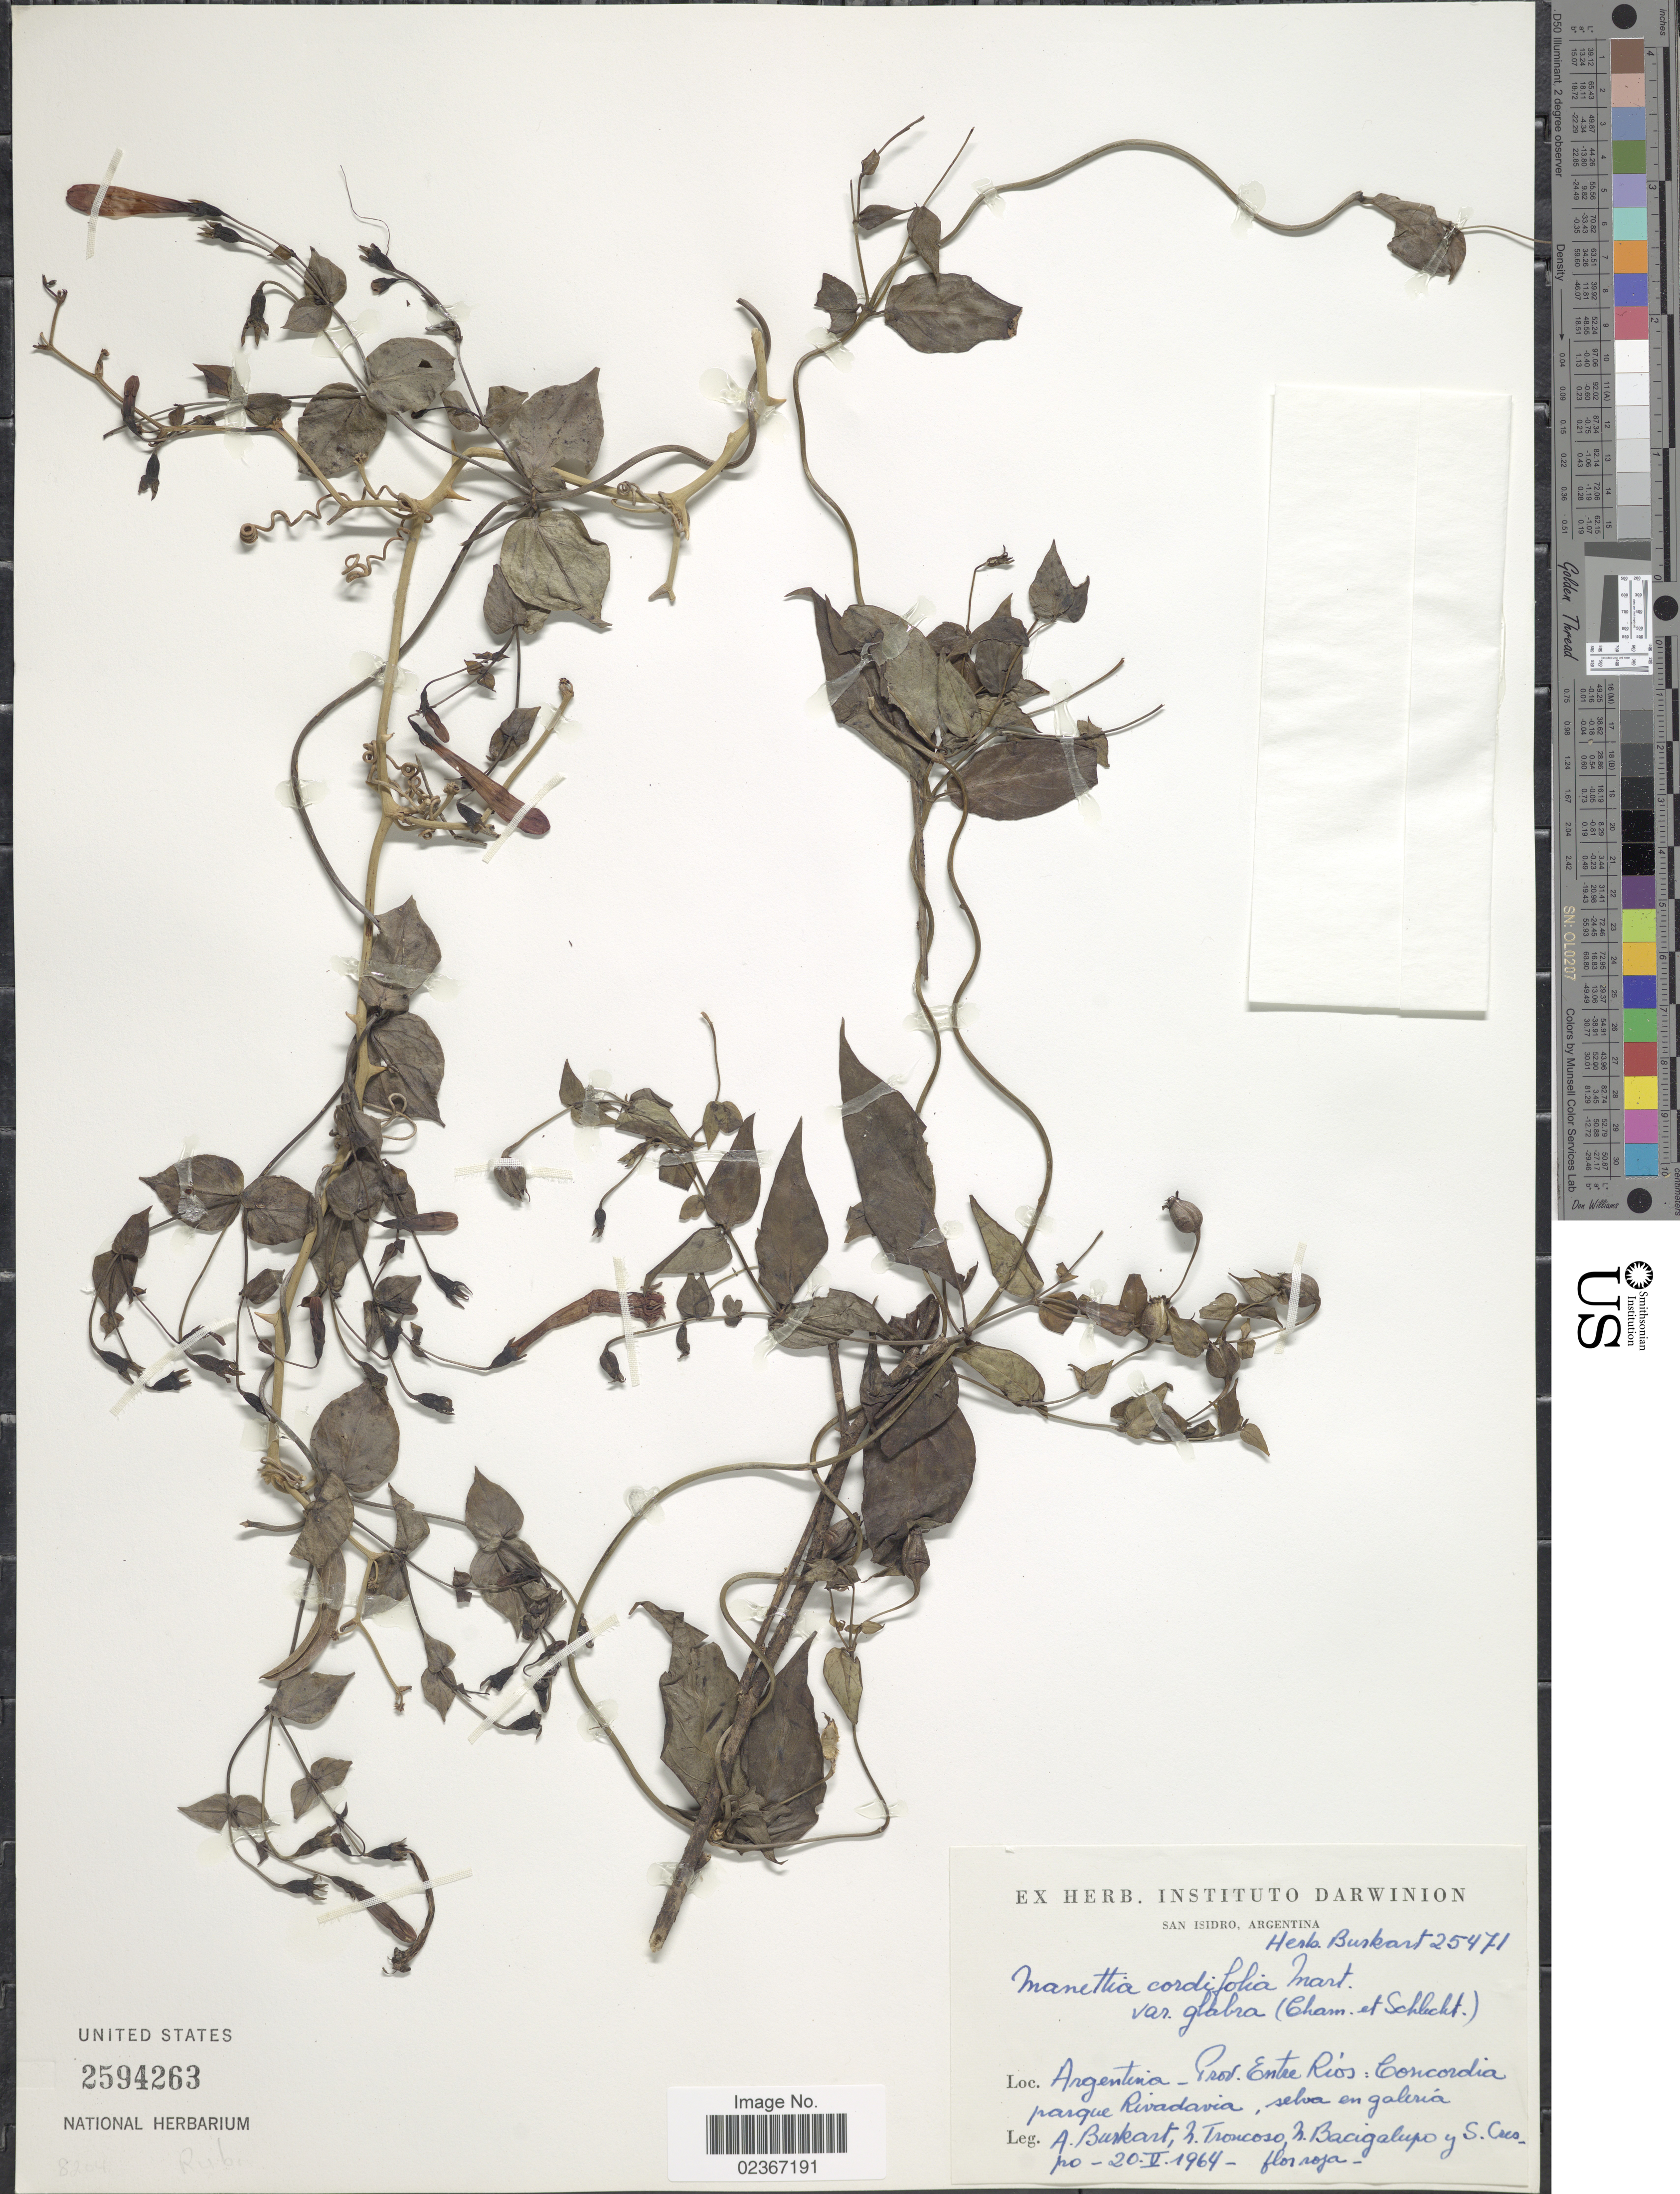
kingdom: Plantae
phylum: Tracheophyta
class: Magnoliopsida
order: Gentianales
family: Rubiaceae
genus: Manettia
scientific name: Manettia cordifolia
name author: Mart.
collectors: A. E. Burkart, N. Troncoso, N. M. Bacigalupo & S. Cres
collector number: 25471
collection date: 1964-05-20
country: Argentina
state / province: Entre Rios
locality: San Isidro. Prov. Entre Rios: Concordia parque Rivadavia, selva en galeria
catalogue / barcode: US 2594263